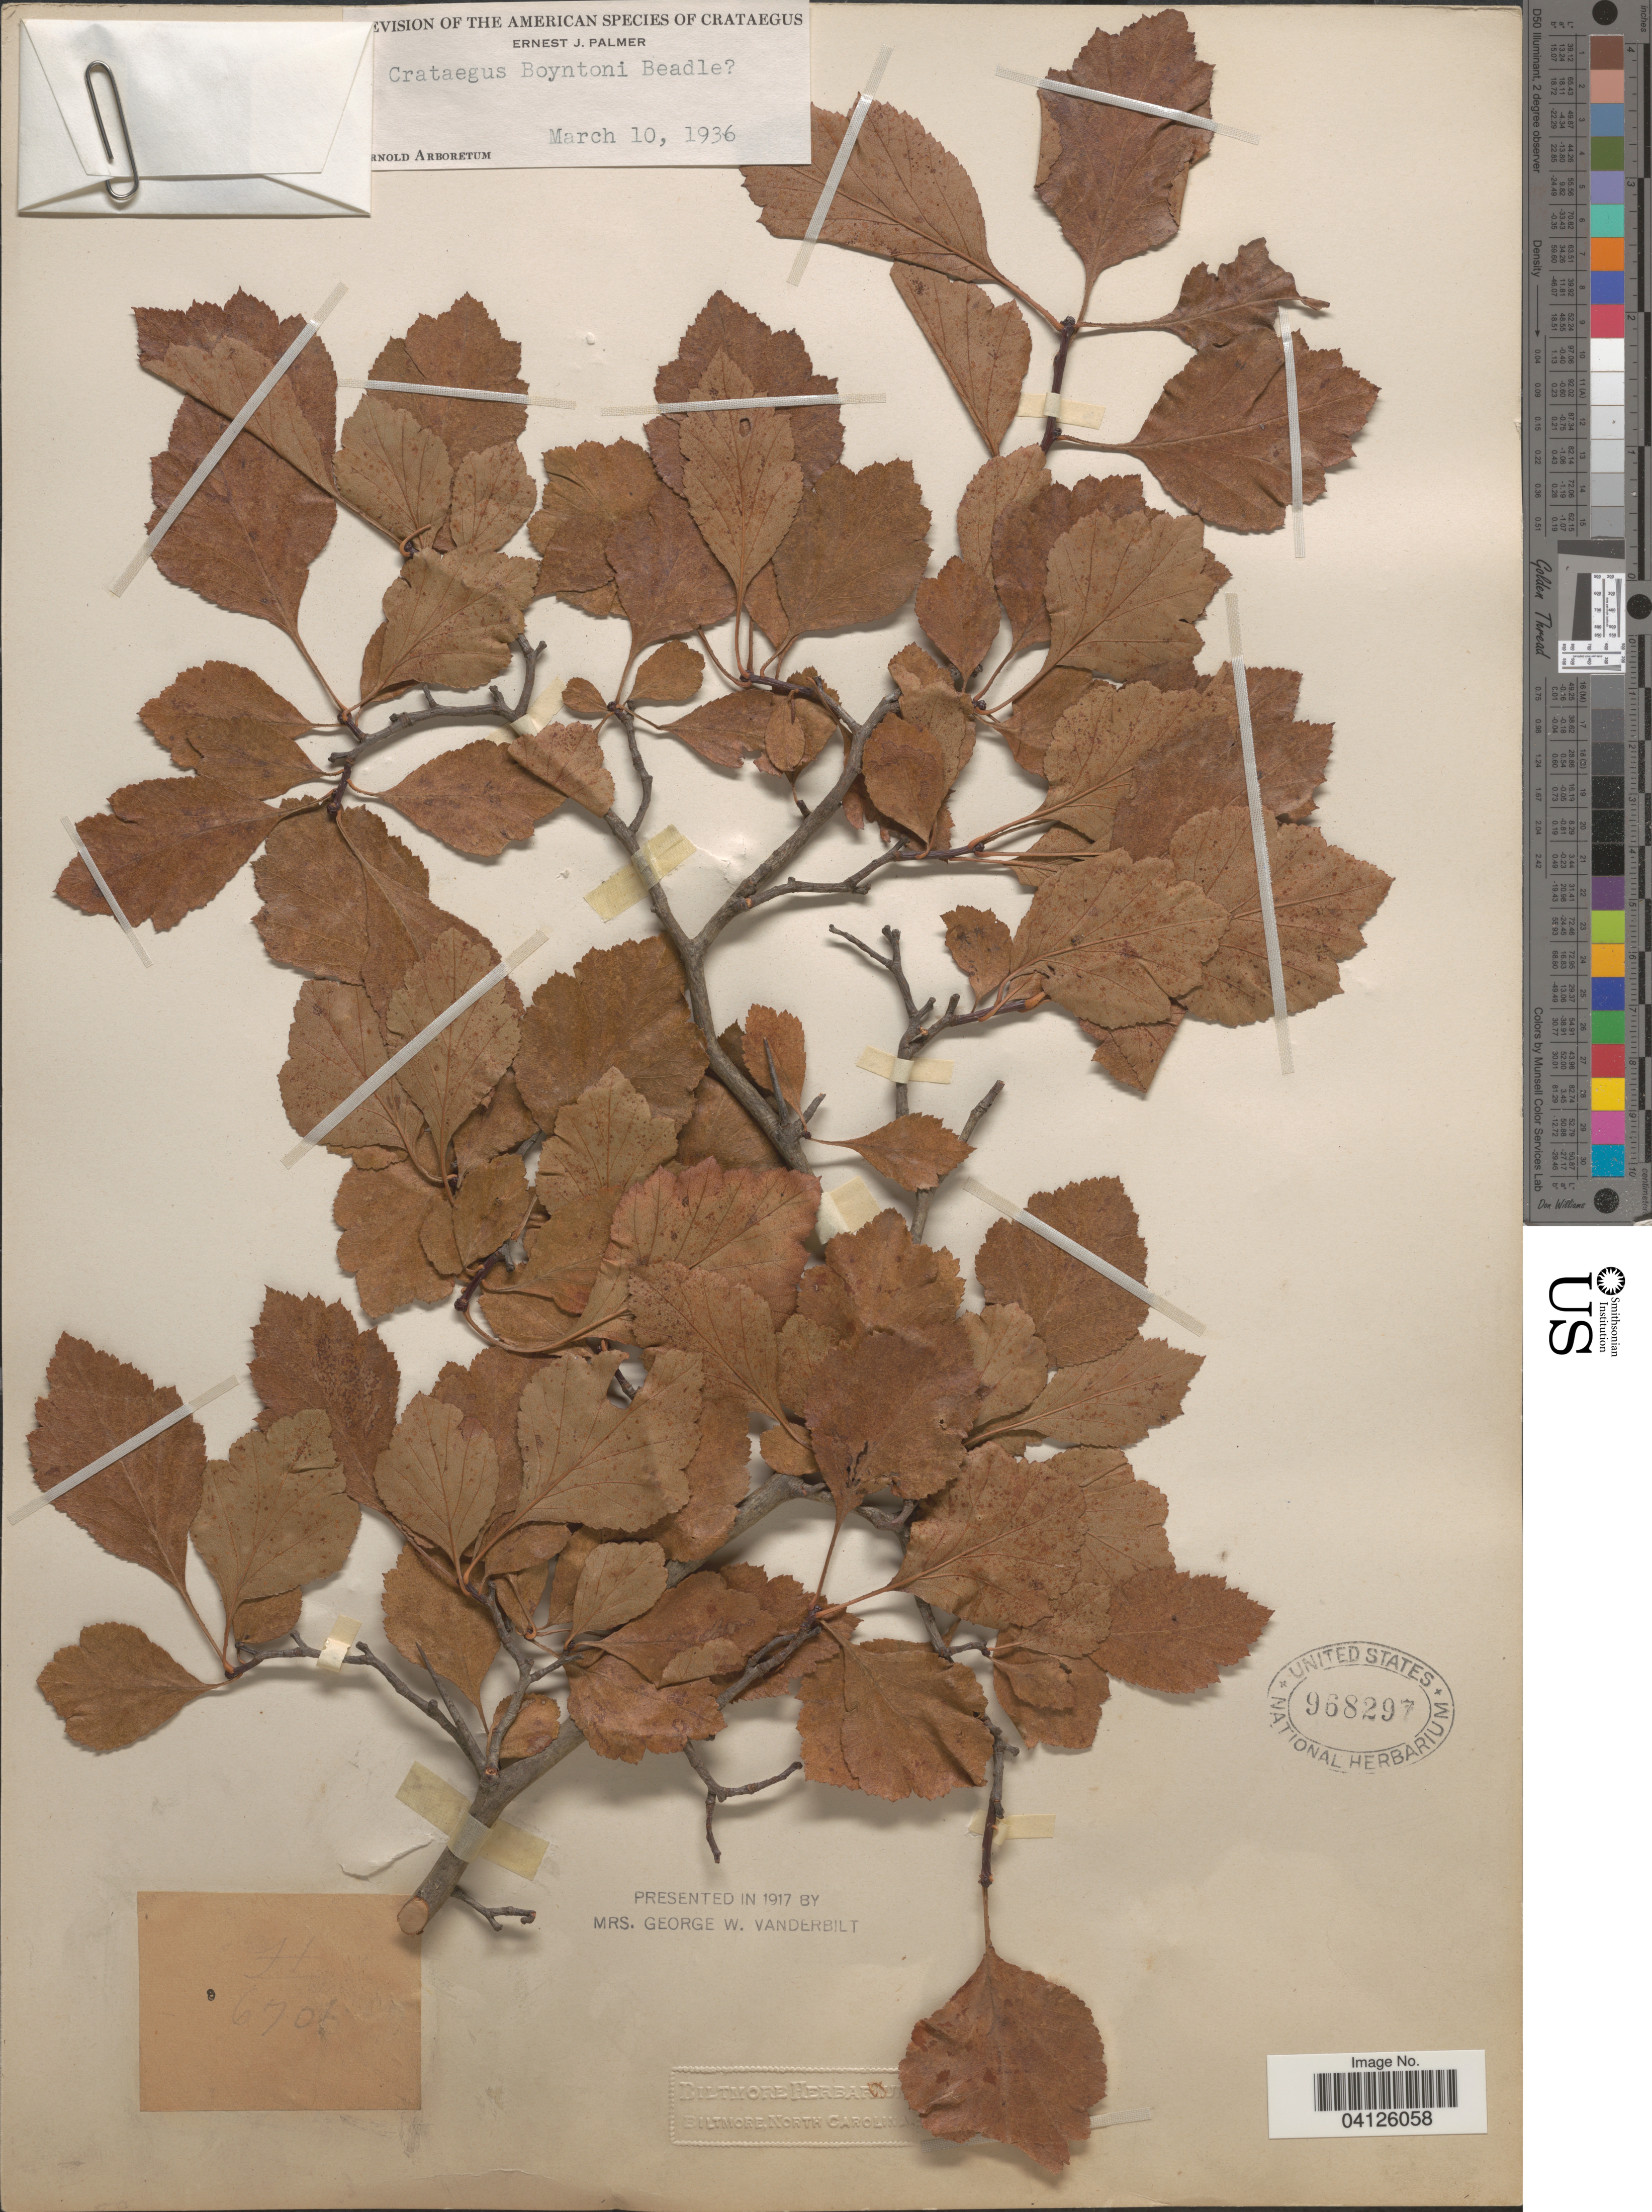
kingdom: Plantae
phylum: Tracheophyta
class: Magnoliopsida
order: Rosales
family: Rosaceae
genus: Crataegus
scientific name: Crataegus boyntonii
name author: Beadle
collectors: ex herb. Biltmore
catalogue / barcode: US 968297